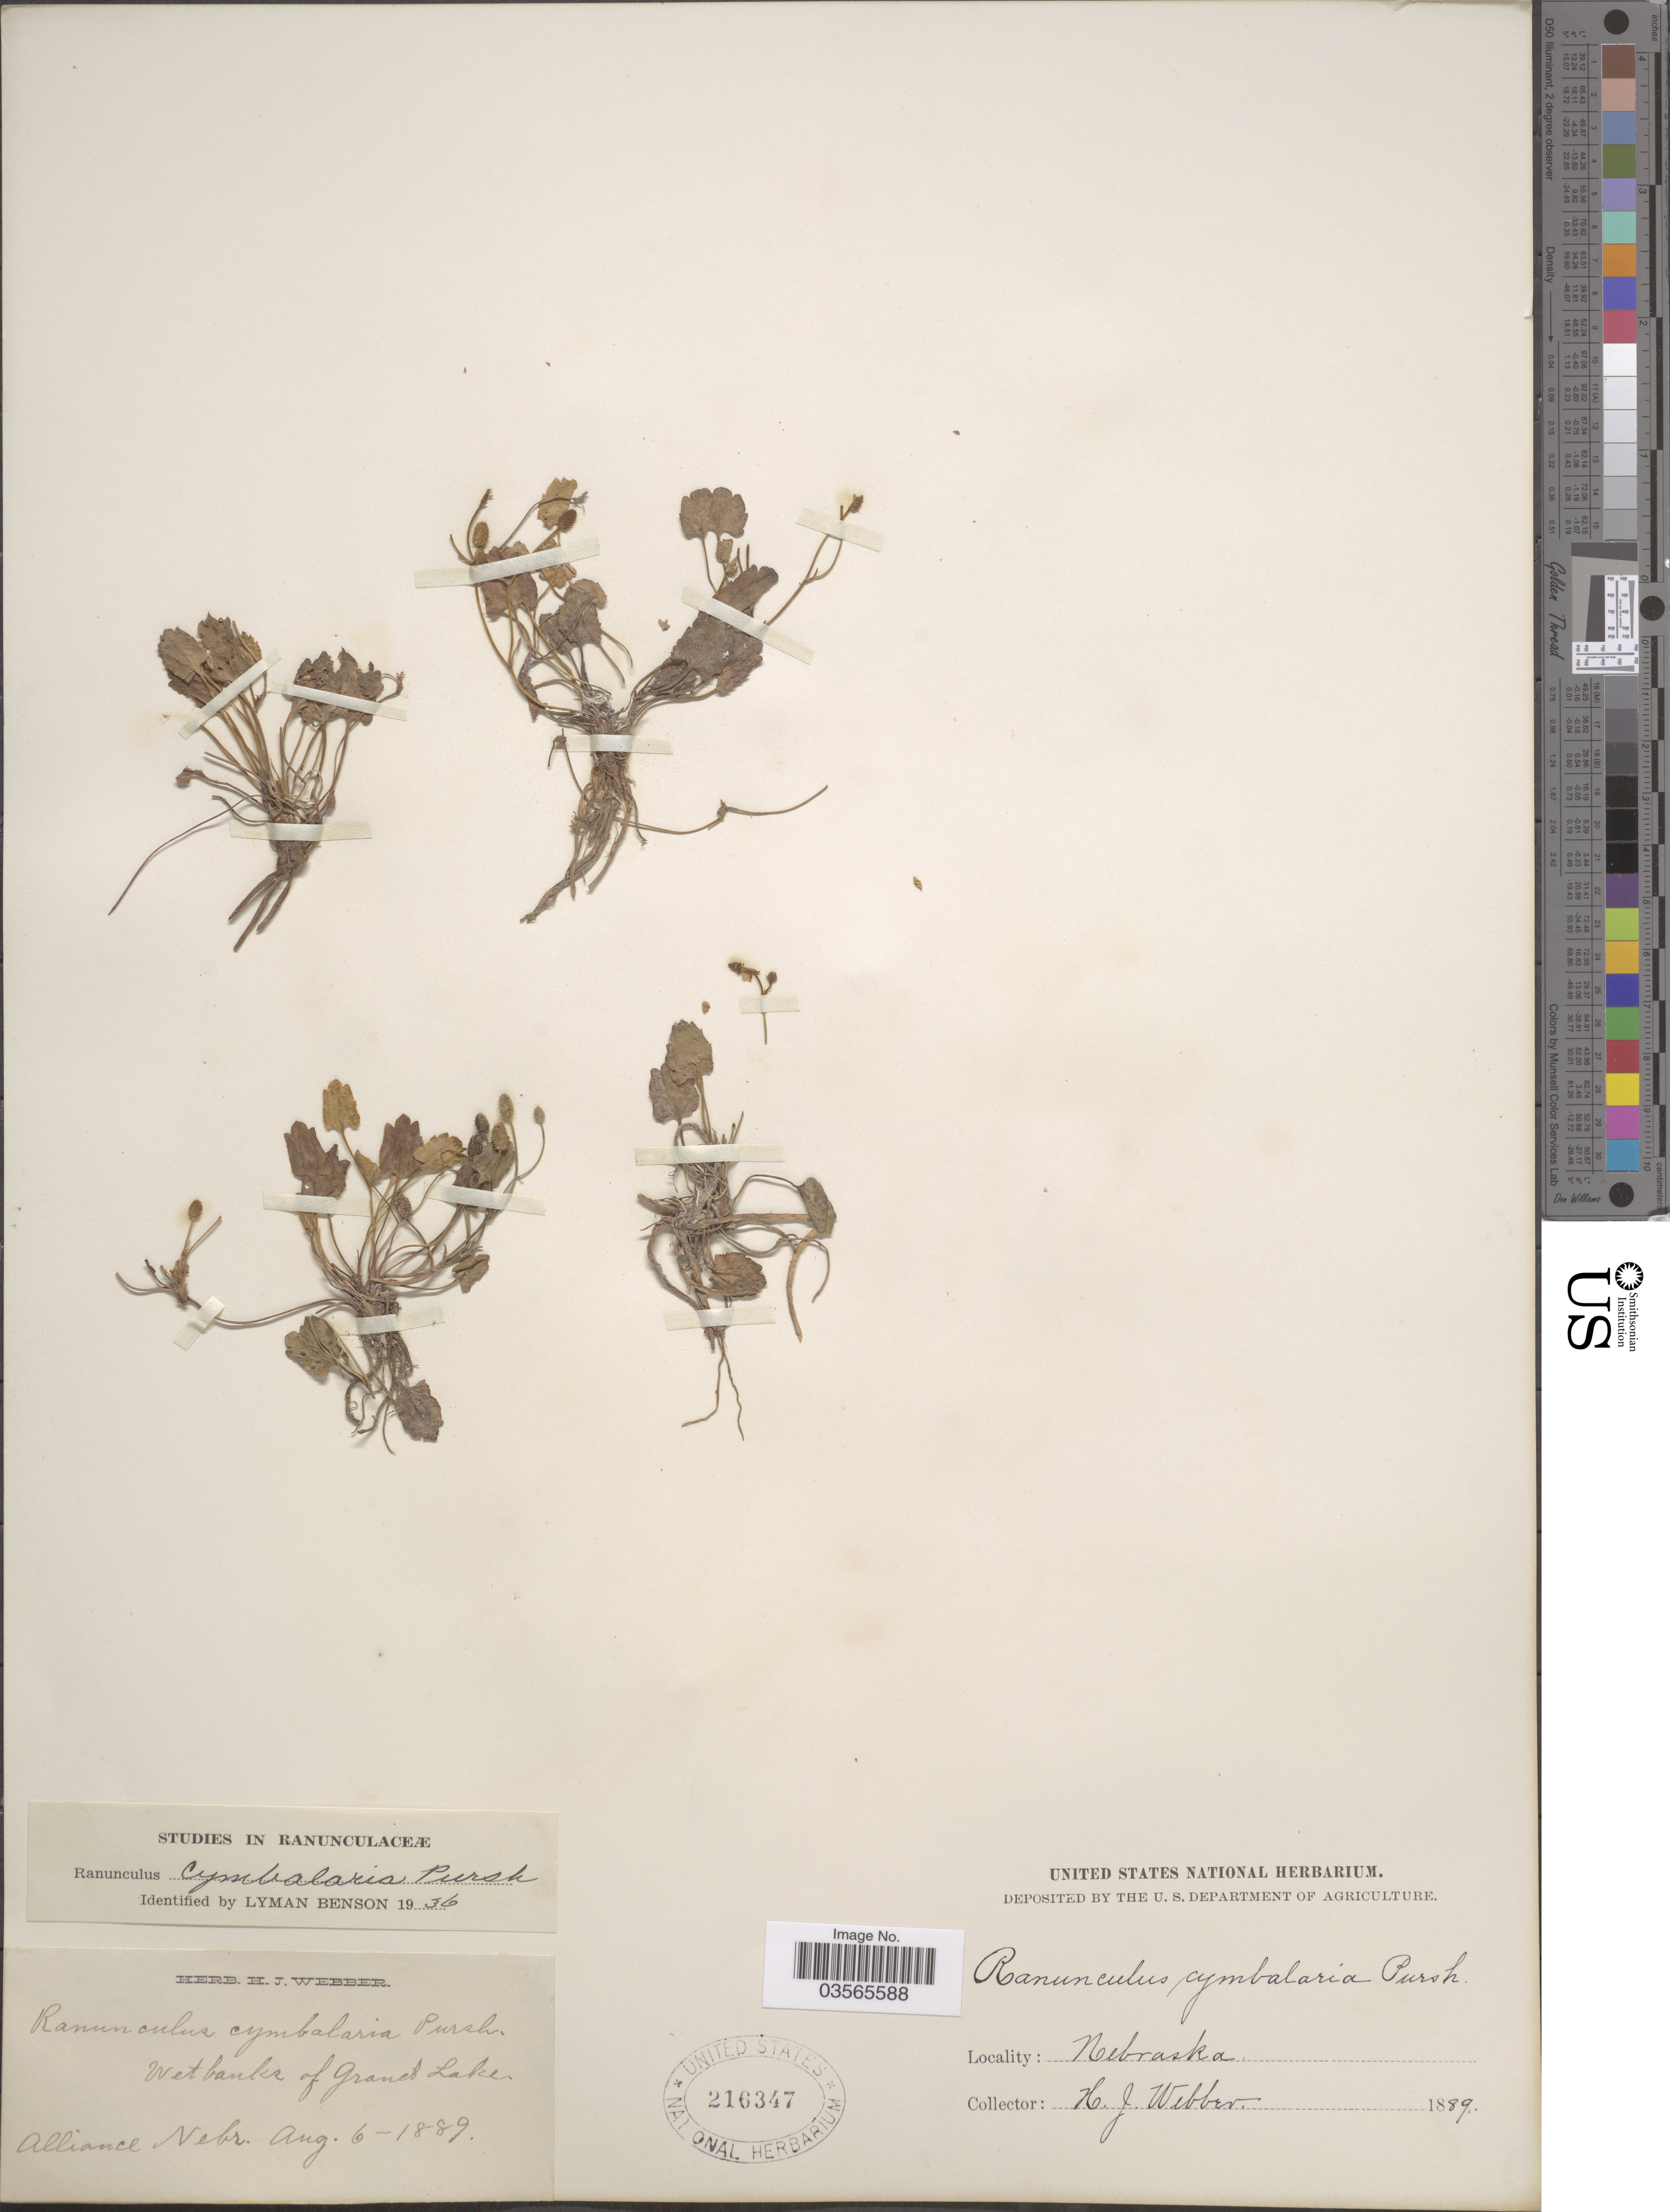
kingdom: Plantae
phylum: Tracheophyta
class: Magnoliopsida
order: Ranunculales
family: Ranunculaceae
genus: Halerpestes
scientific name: Halerpestes cymbalaria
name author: (Pursh) Greene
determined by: Strong, M. T., (US), Smithsonian Institution - National Museum of Natural History (UNITED STATES)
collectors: H. Webber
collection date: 1889-08-06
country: United States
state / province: Nebraska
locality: Wet banks of Grand Lake. Alliance.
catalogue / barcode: US 216347